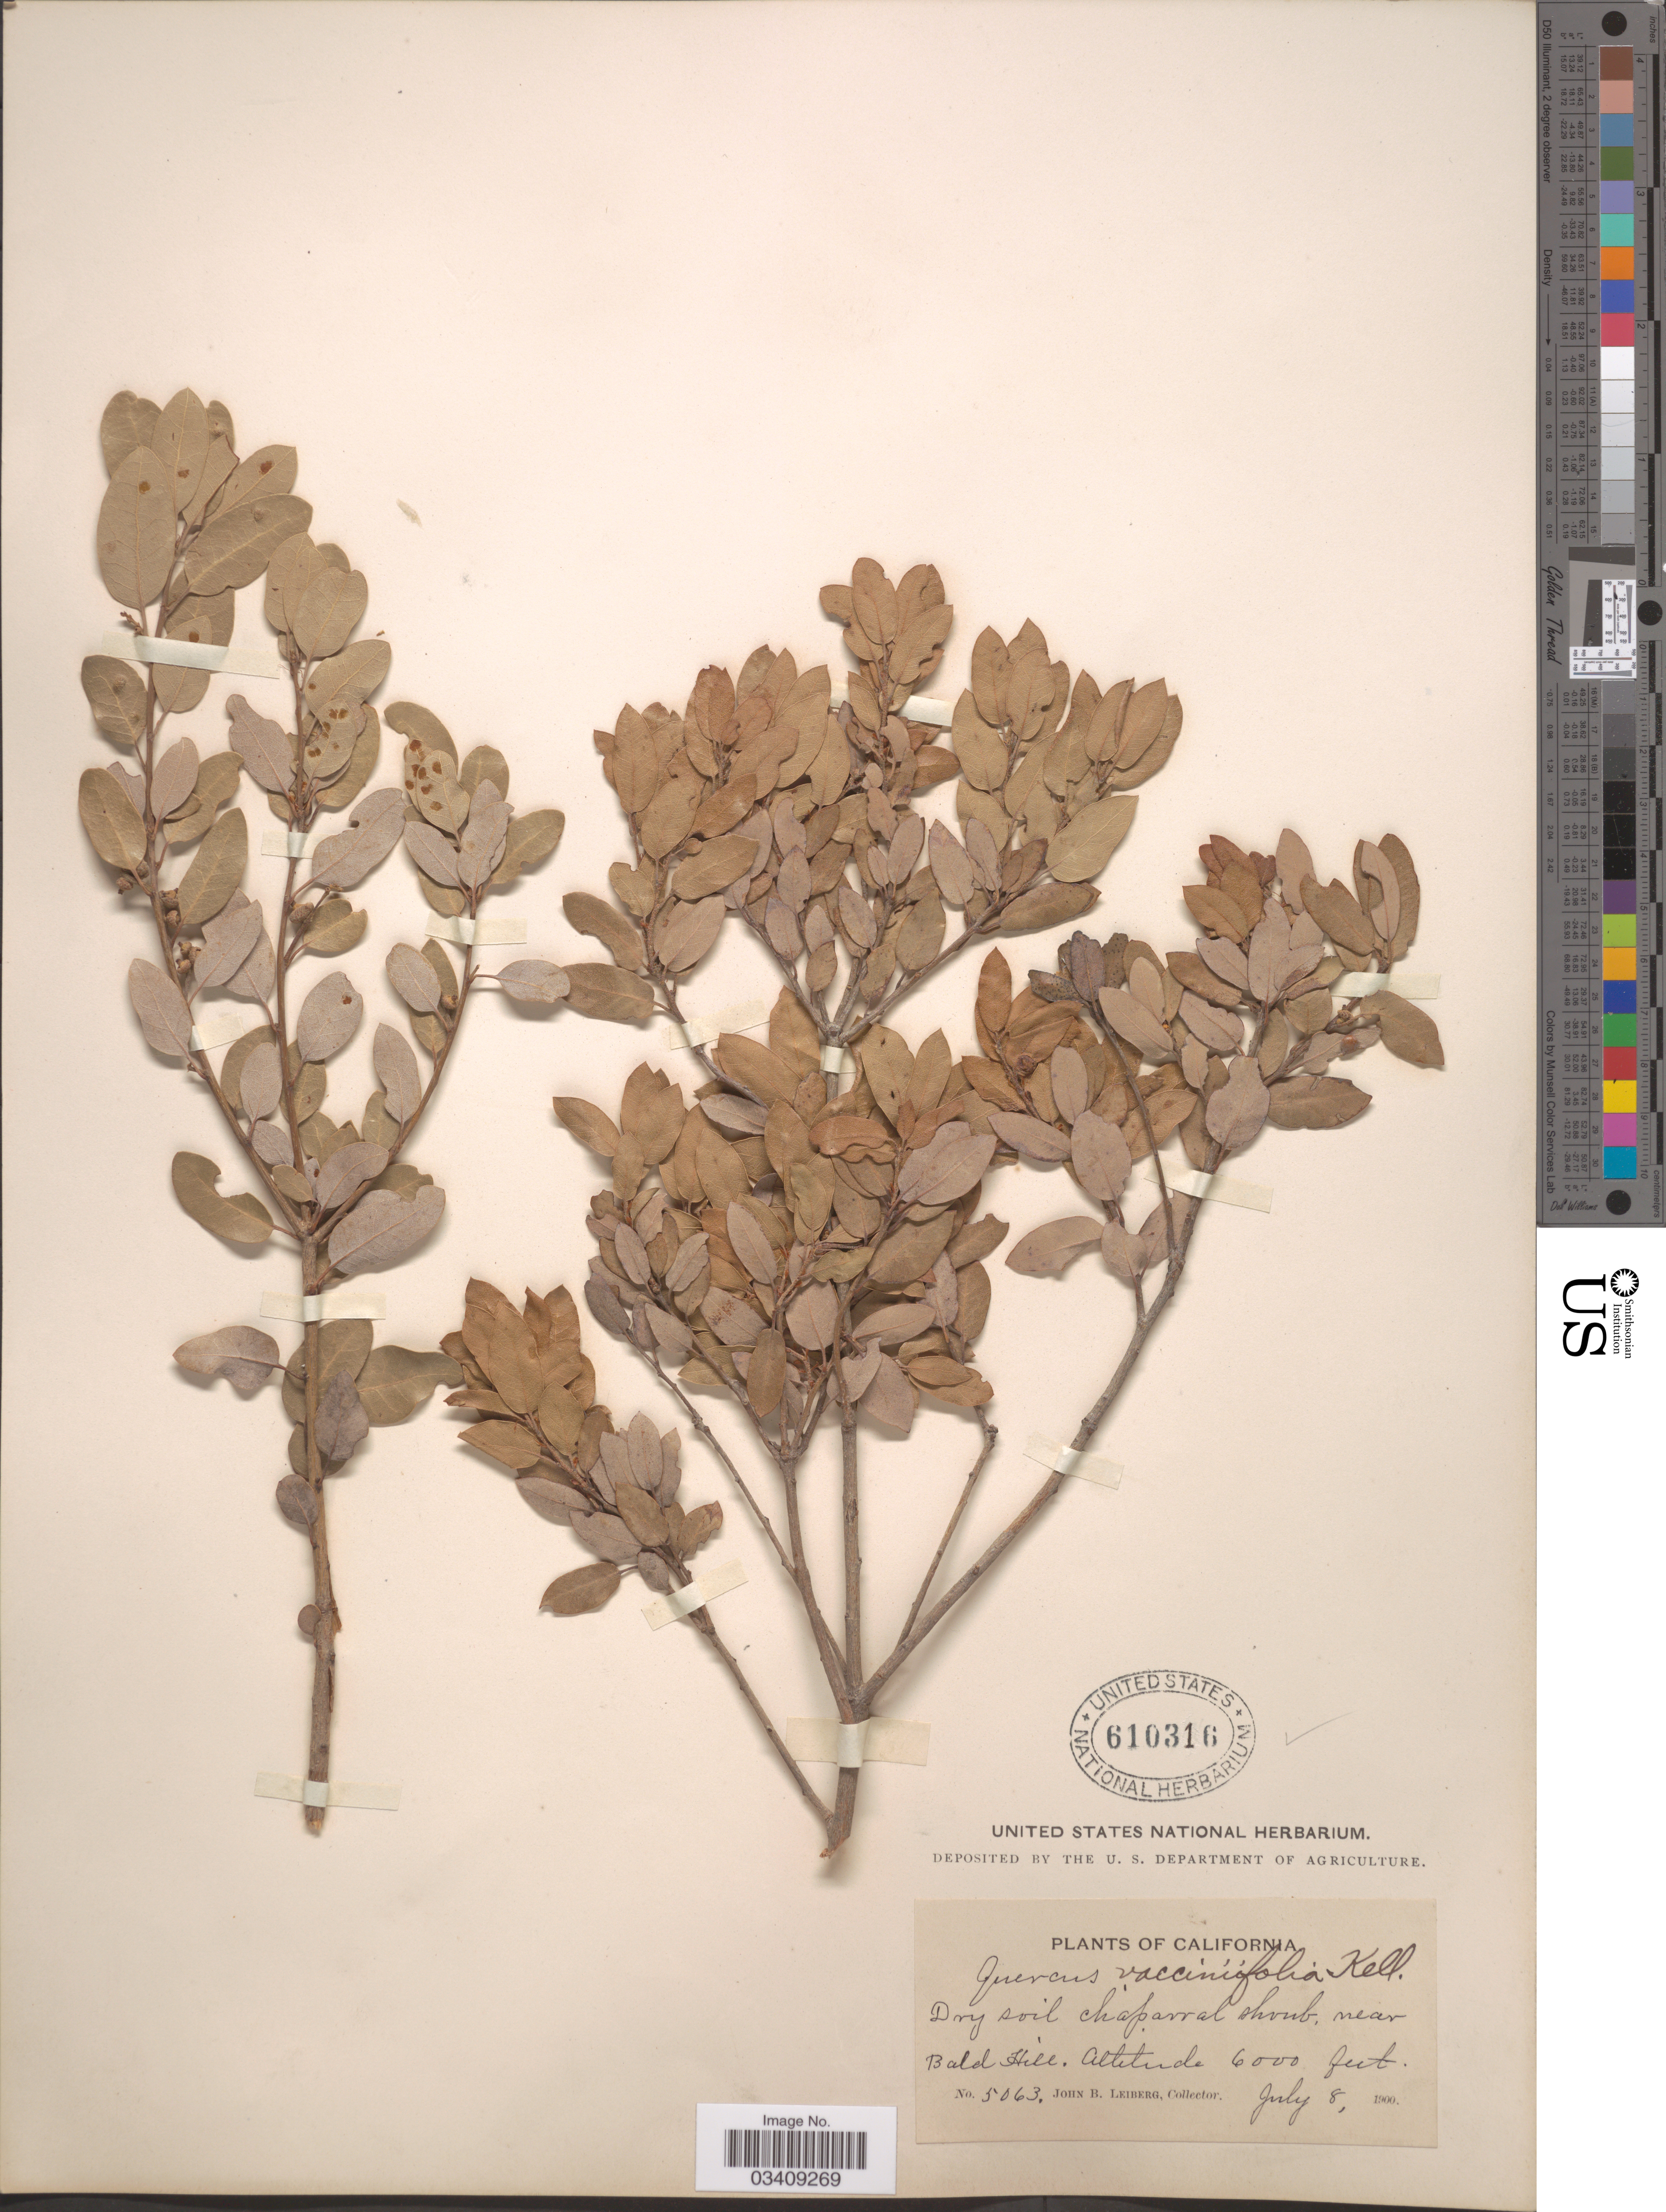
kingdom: Plantae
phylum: Tracheophyta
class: Magnoliopsida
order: Fagales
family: Fagaceae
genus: Quercus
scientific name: Quercus aaata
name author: C.H. Müll.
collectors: J. B. Leiberg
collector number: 5063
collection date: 1900-07-08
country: United States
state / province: California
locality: Dry soil chaparral shrub, near Bald Hill.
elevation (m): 1829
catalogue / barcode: US 610316